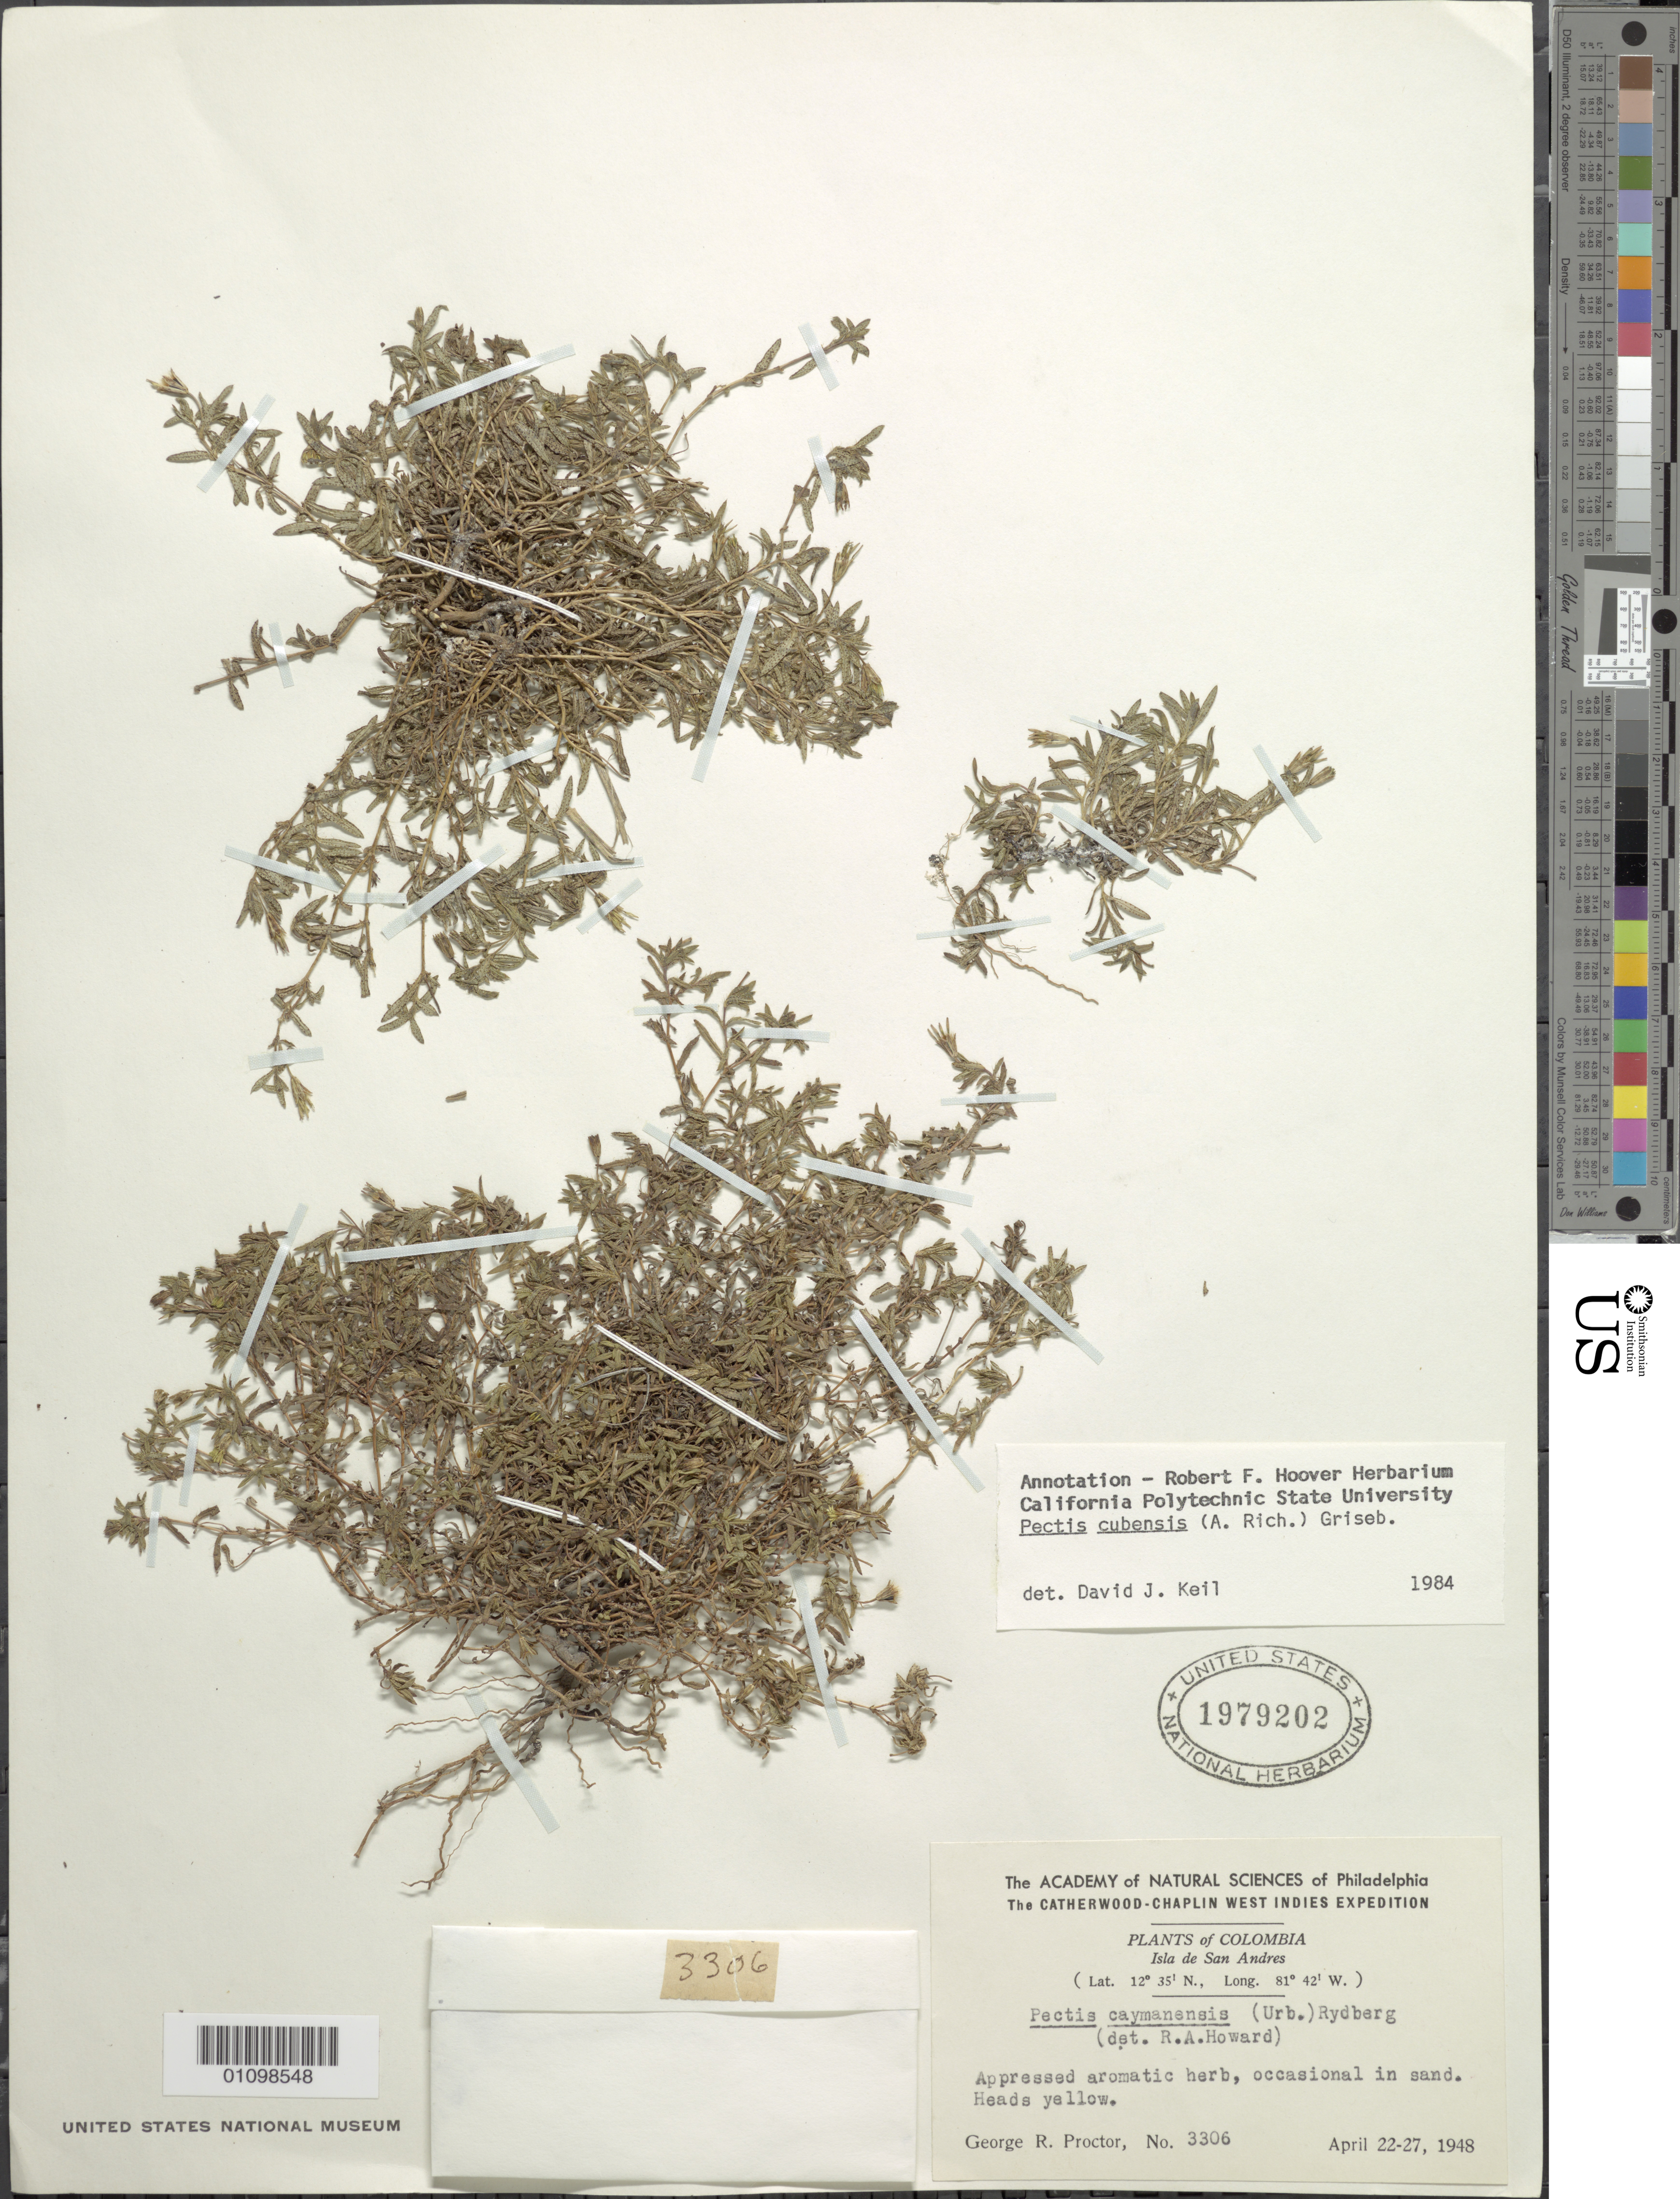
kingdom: Plantae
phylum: Tracheophyta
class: Magnoliopsida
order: Asterales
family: Asteraceae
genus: Pectis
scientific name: Pectis cubensis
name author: (A. Rich.) Griseb.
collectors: G. R. Proctor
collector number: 3306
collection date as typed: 22 Apr 1948 to 27 Apr 1948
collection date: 1948-04-22/1948-04-27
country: Colombia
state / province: San Andrés Y Providencia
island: San Andres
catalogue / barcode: US 1979202